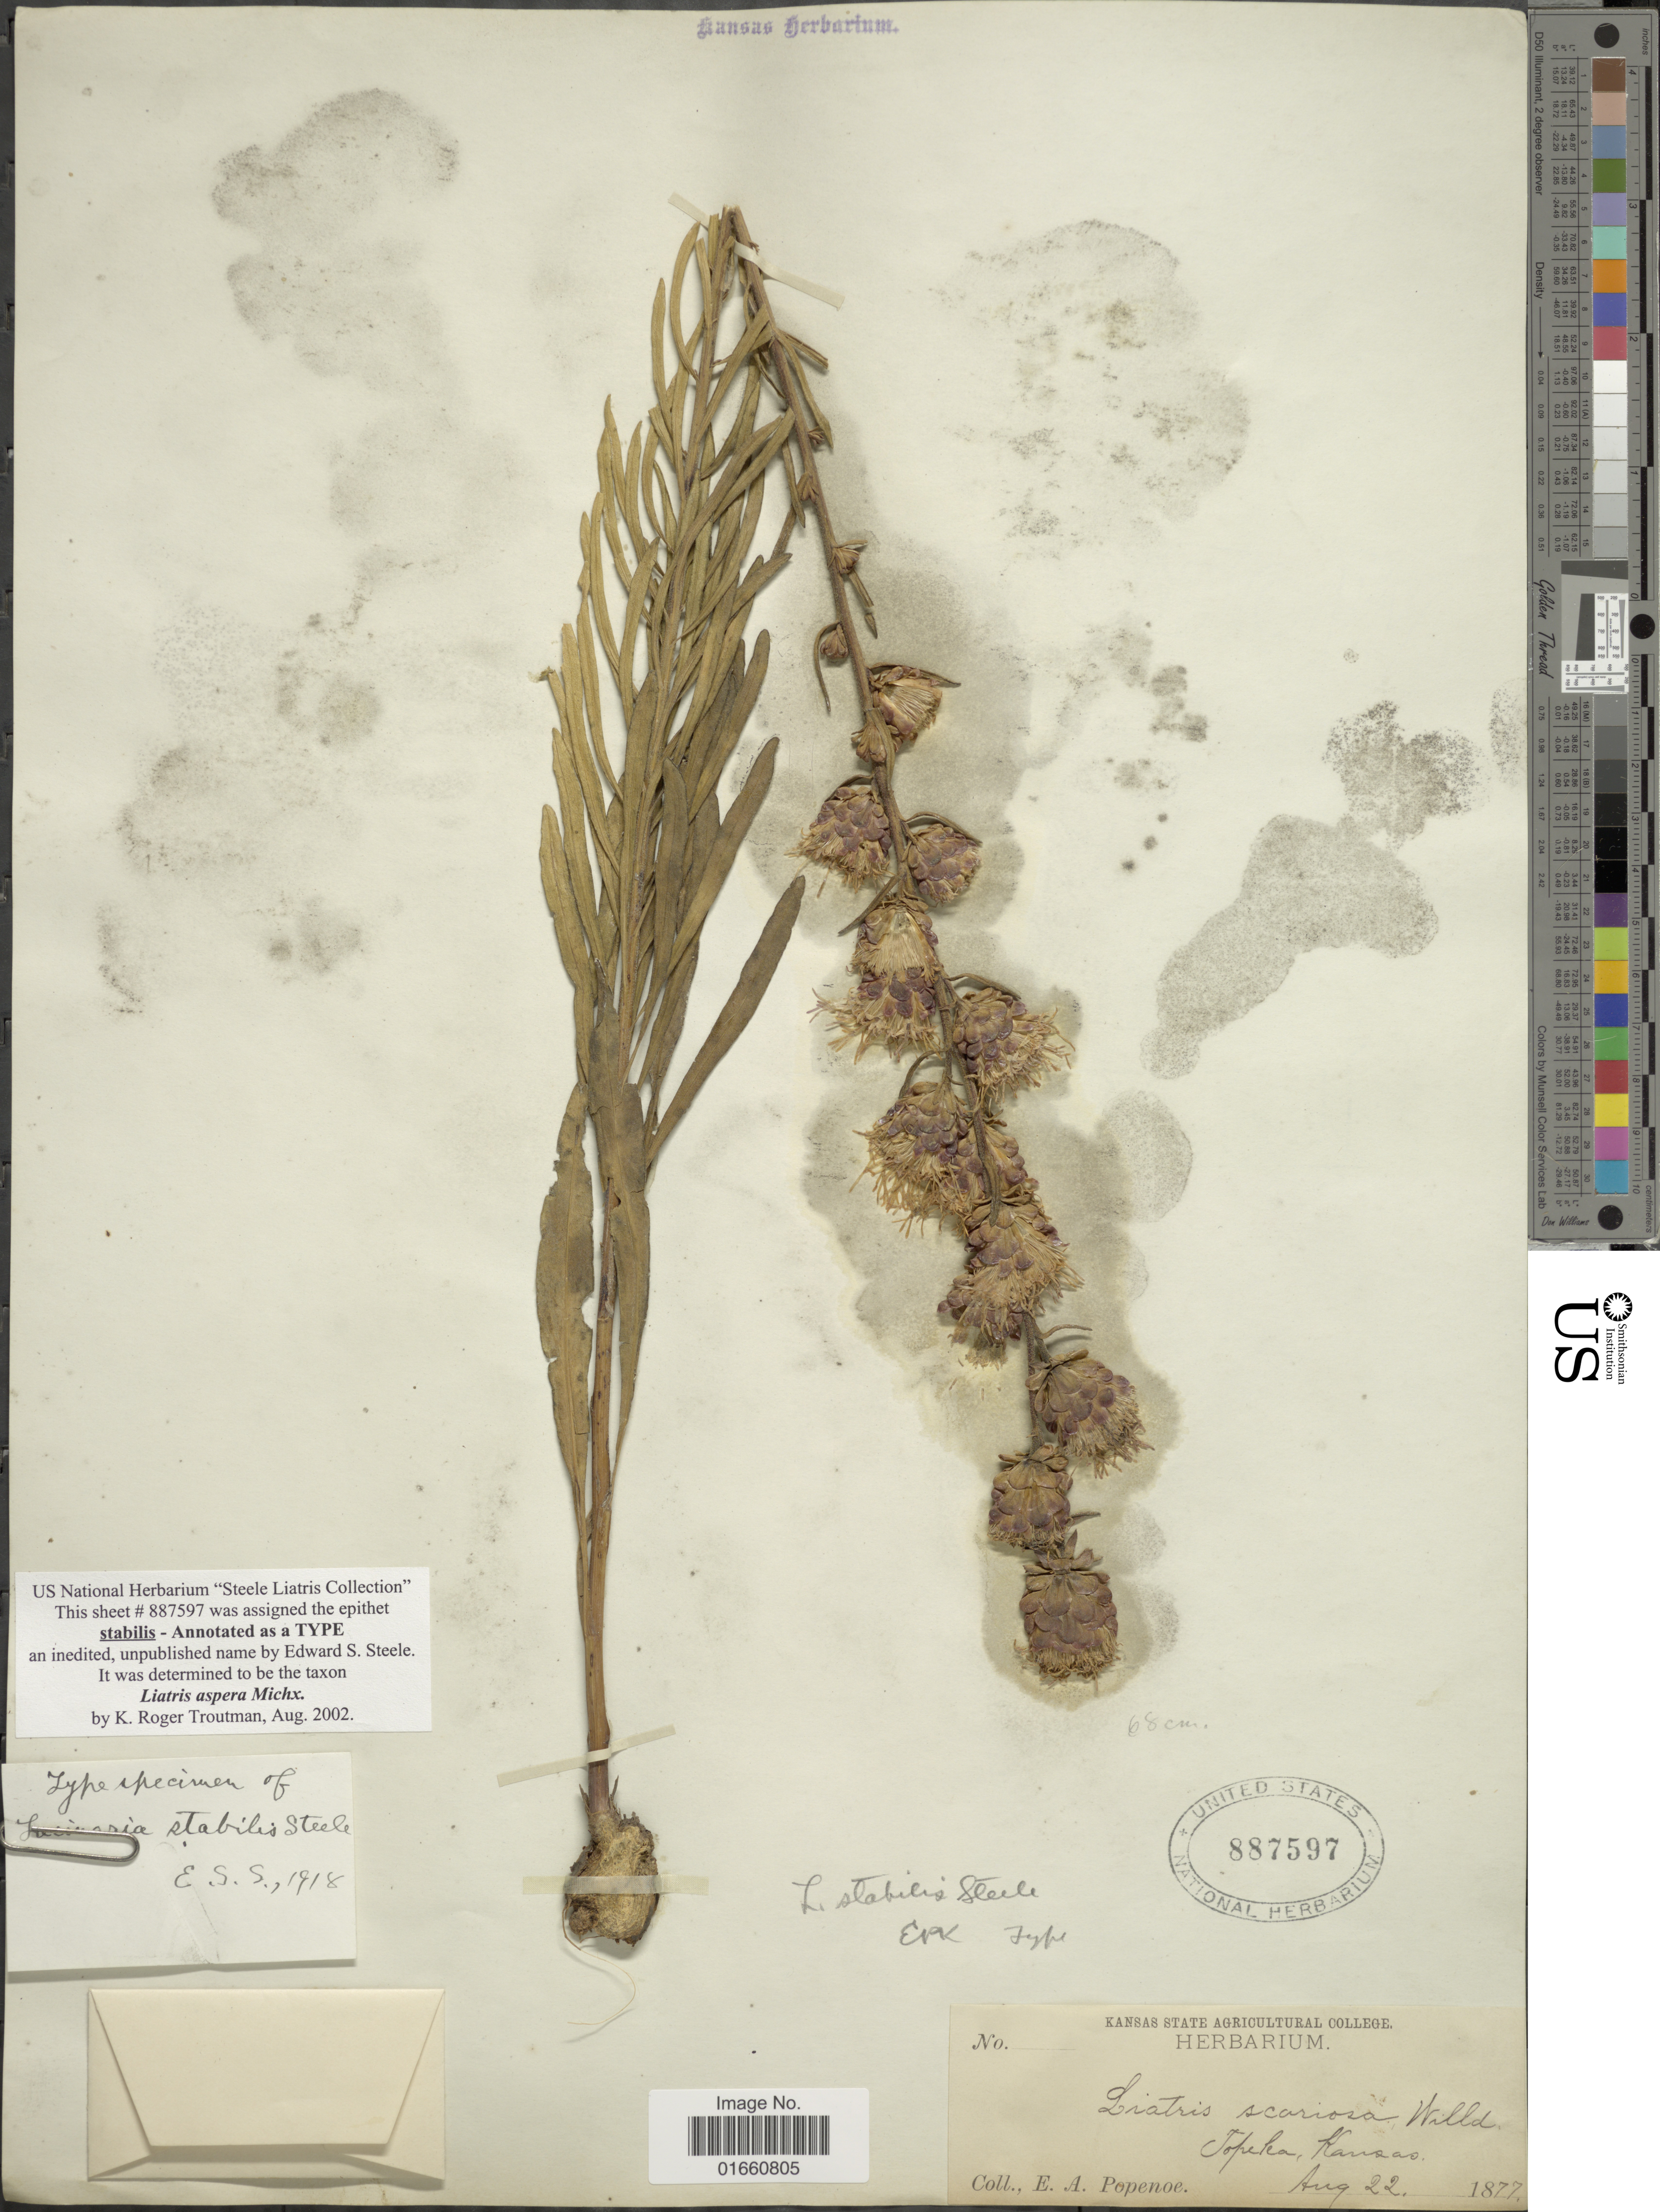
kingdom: Plantae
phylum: Tracheophyta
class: Magnoliopsida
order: Asterales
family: Asteraceae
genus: Liatris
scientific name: Liatris aspera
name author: Michx.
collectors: E. A. Popenoe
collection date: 1877-08-22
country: United States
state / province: Kansas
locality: Topeka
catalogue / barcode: US 887597